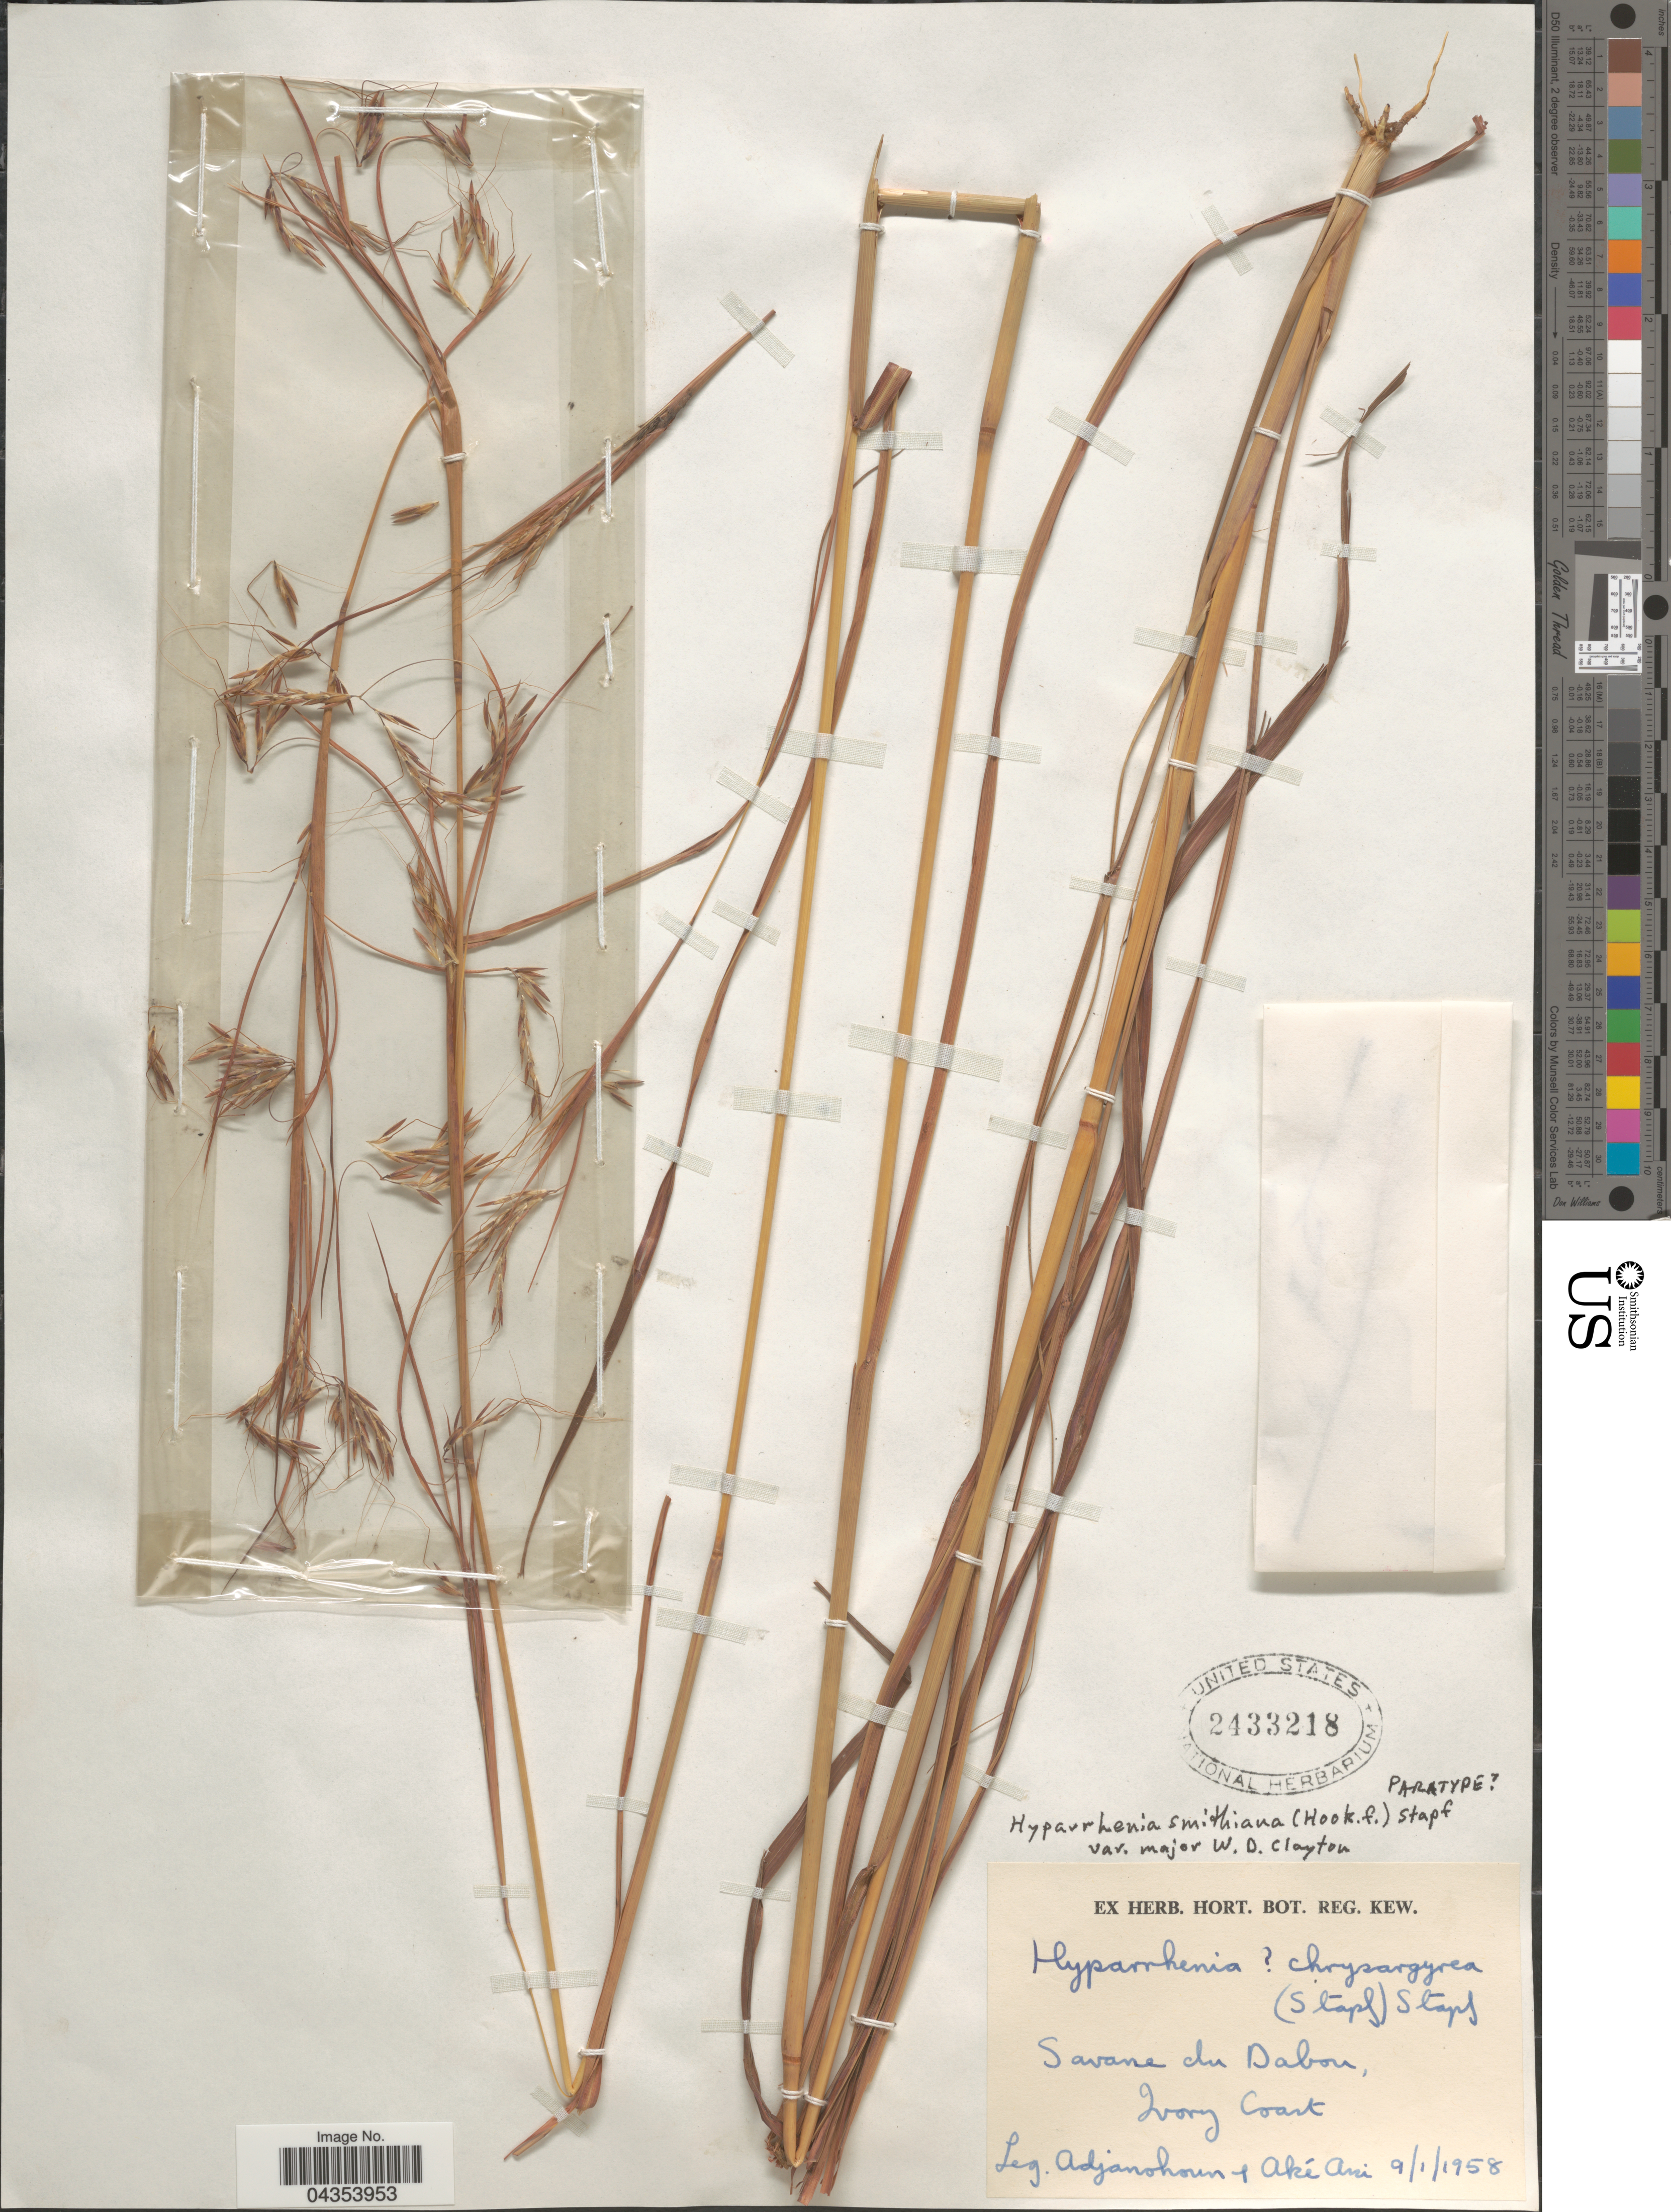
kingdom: Plantae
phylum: Tracheophyta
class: Liliopsida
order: Poales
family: Poaceae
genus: Hyparrhenia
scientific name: Hyparrhenia smithiana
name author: (Hook. f.) Stapf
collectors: Adjanohoun & -. Ake-Assi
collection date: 1958-01-09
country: Ivory Coast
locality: Savane du Dabon.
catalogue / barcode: US 2433218